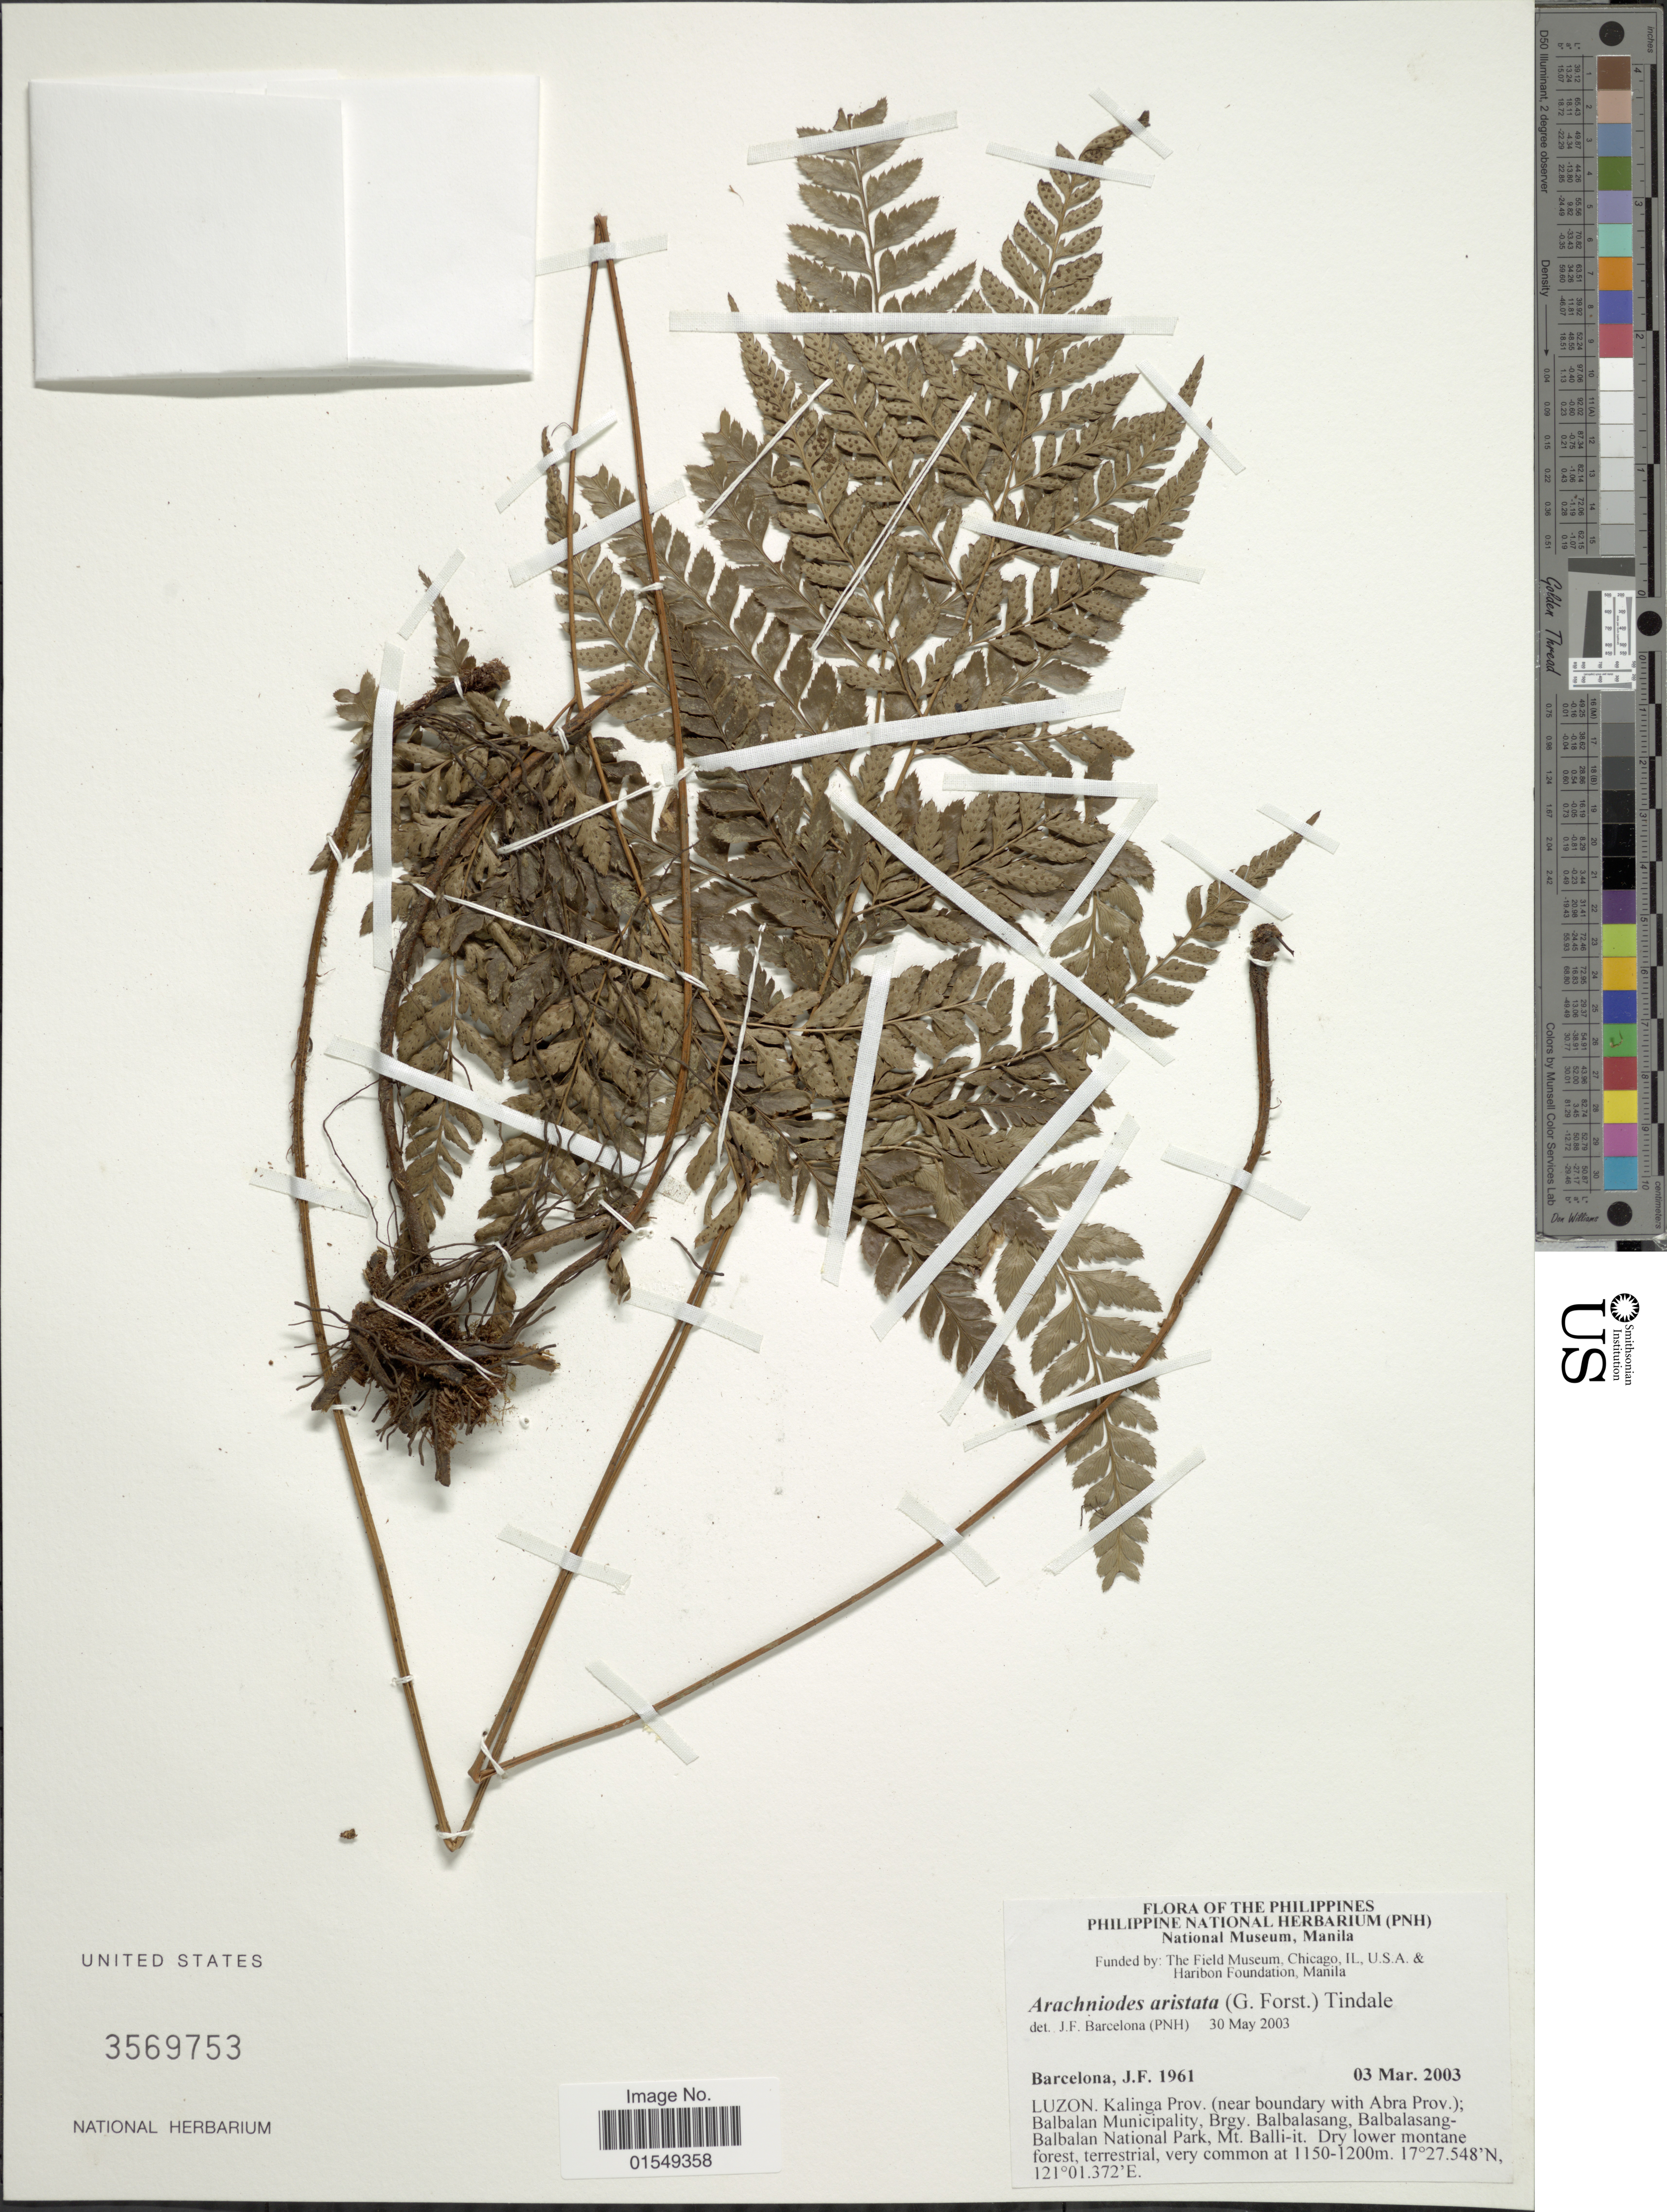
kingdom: Plantae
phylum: Tracheophyta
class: Polypodiopsida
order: Polypodiales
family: Dryopteridaceae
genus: Arachniodes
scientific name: Arachniodes aristata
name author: (G. Forst.) Tindale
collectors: J. F. Barcelona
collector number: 1961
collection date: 2003-03-03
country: Philippines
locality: Luzon. Kalinga Prov. (near boundary with Abra Prov.); Balbalan Municipality, Brgy. Blabalasang, Balbalasang-Balbalan National Park, Mt. Balli-it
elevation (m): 1150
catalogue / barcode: US 3569753